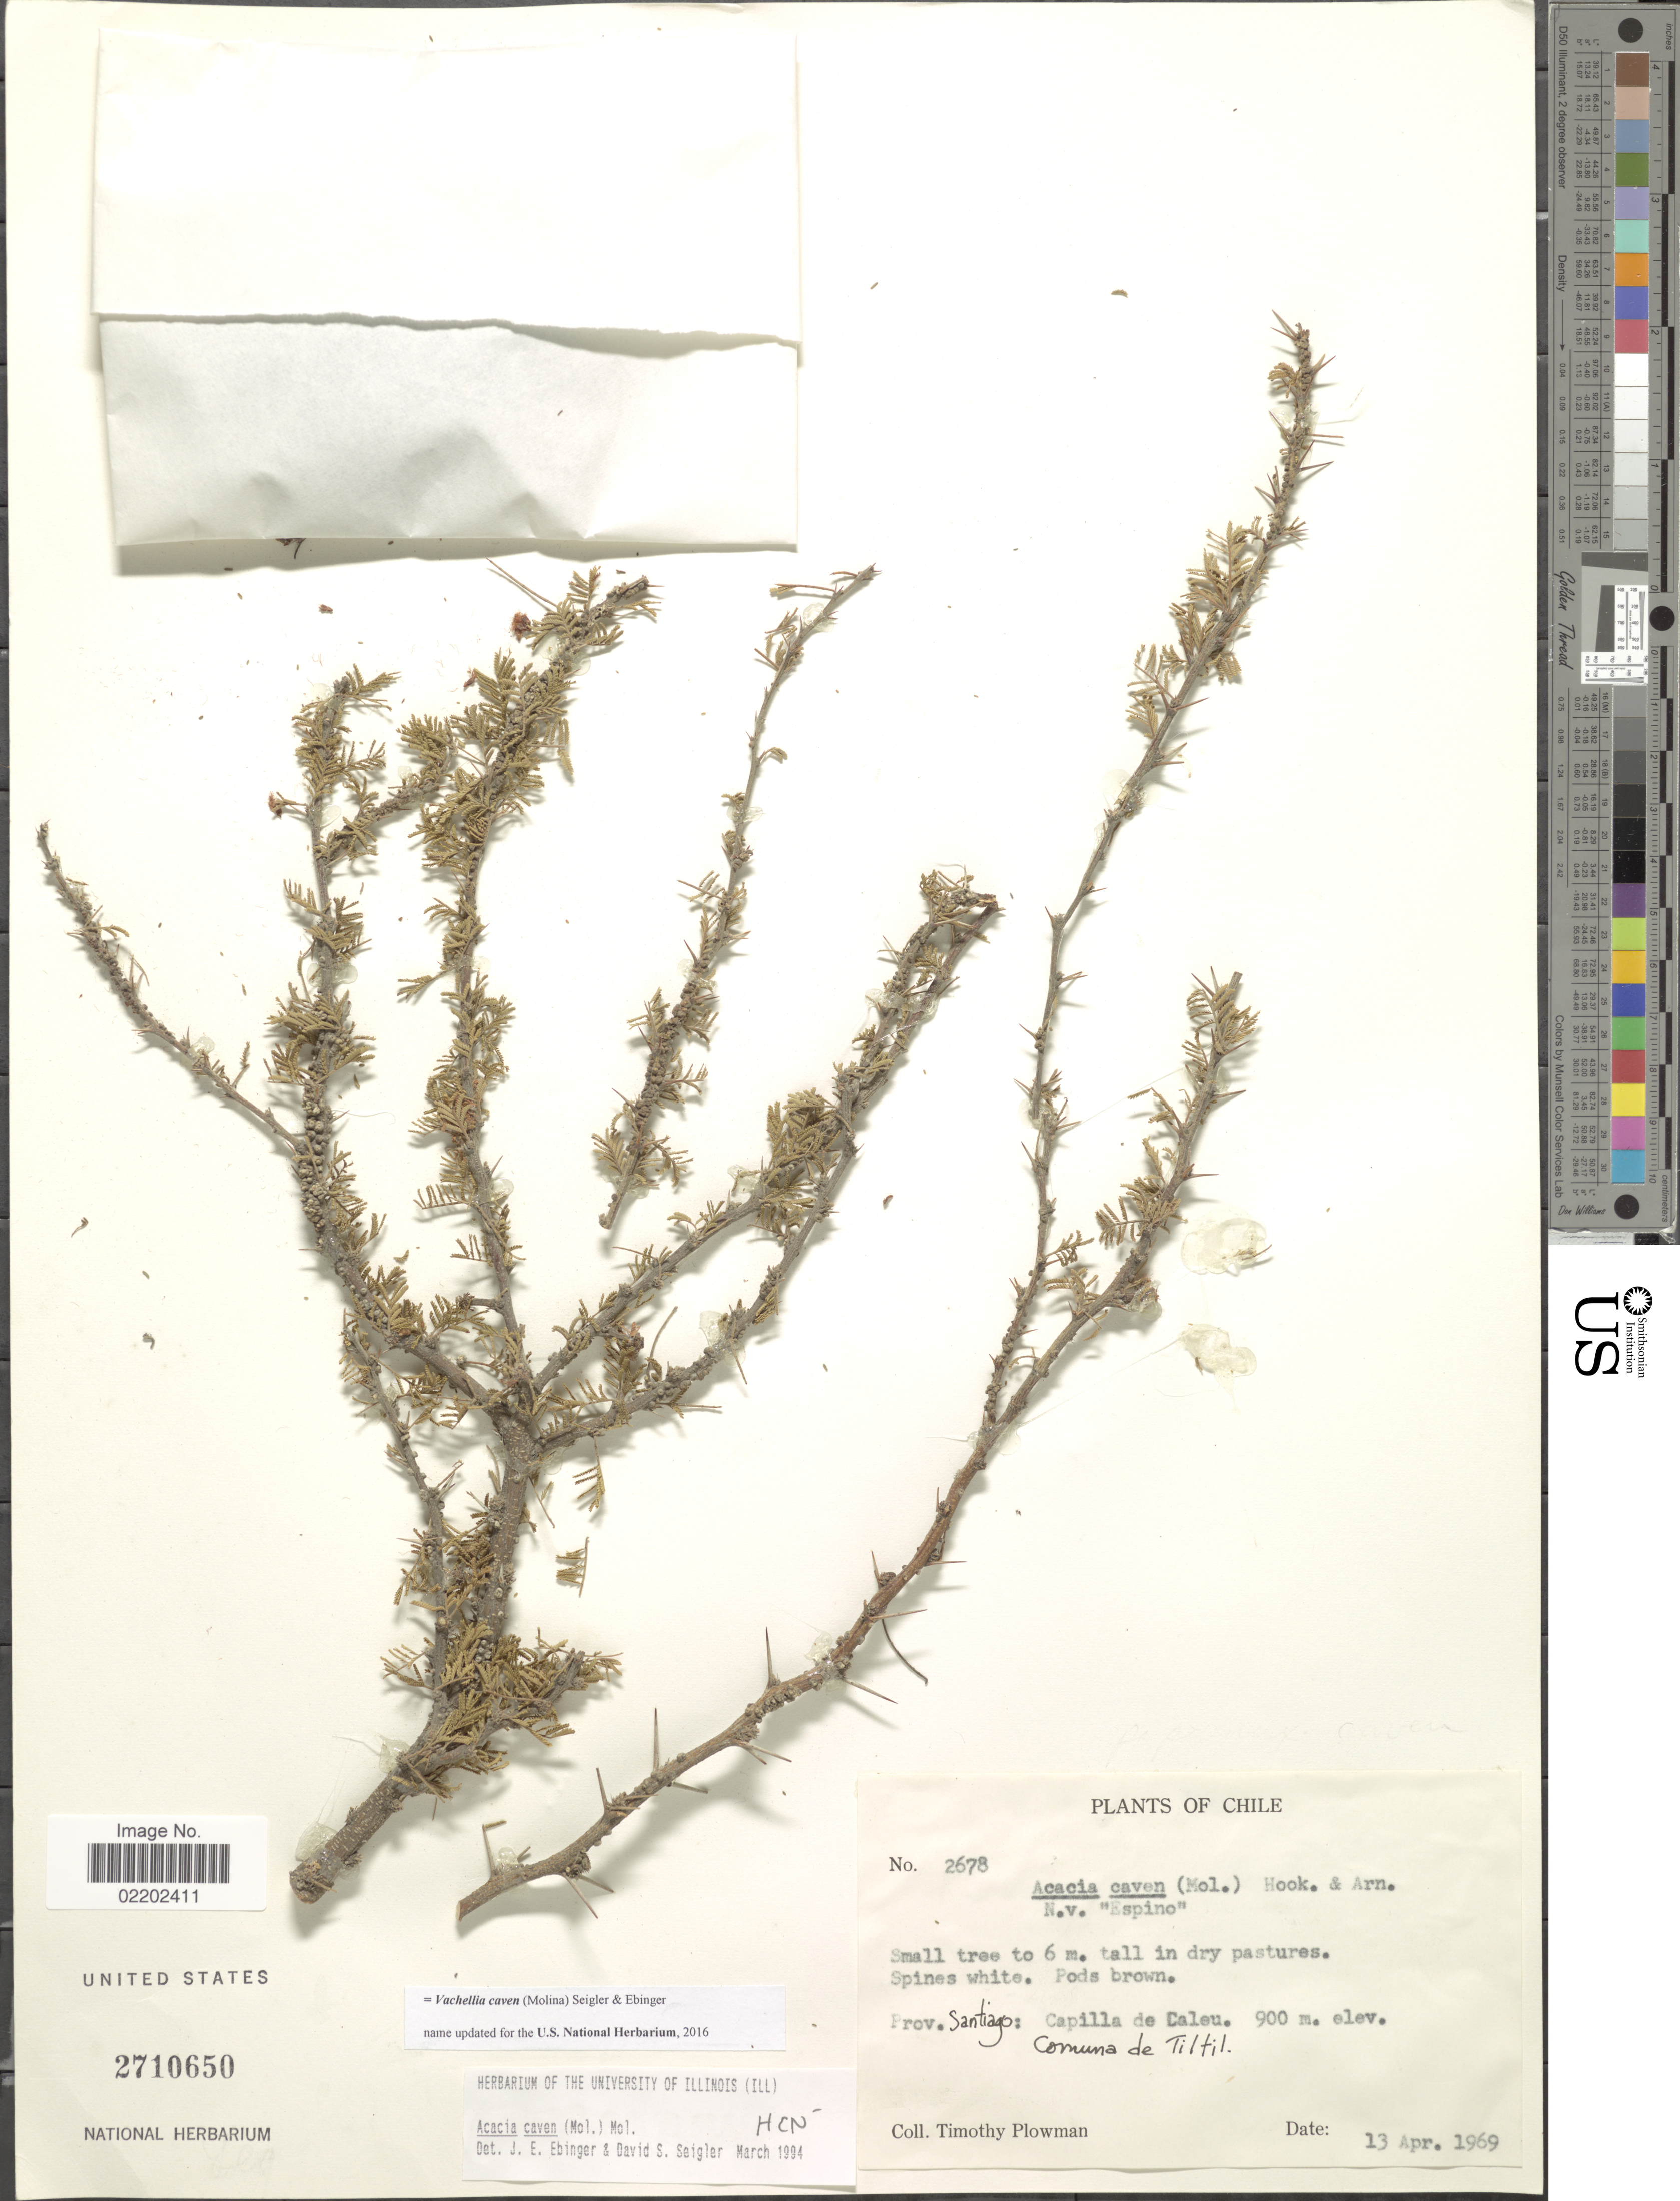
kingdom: Plantae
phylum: Tracheophyta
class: Magnoliopsida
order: Fabales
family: Fabaceae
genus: Vachellia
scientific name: Vachellia caven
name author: (Molina) Seigler & Ebinger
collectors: T. Plowman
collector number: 2678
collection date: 1969-04-13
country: Chile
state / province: Región Metropolitana (RM)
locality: Prov. Santiago: Capilla de Caleu. Comuna de Tiltil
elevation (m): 900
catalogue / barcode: US 2710650